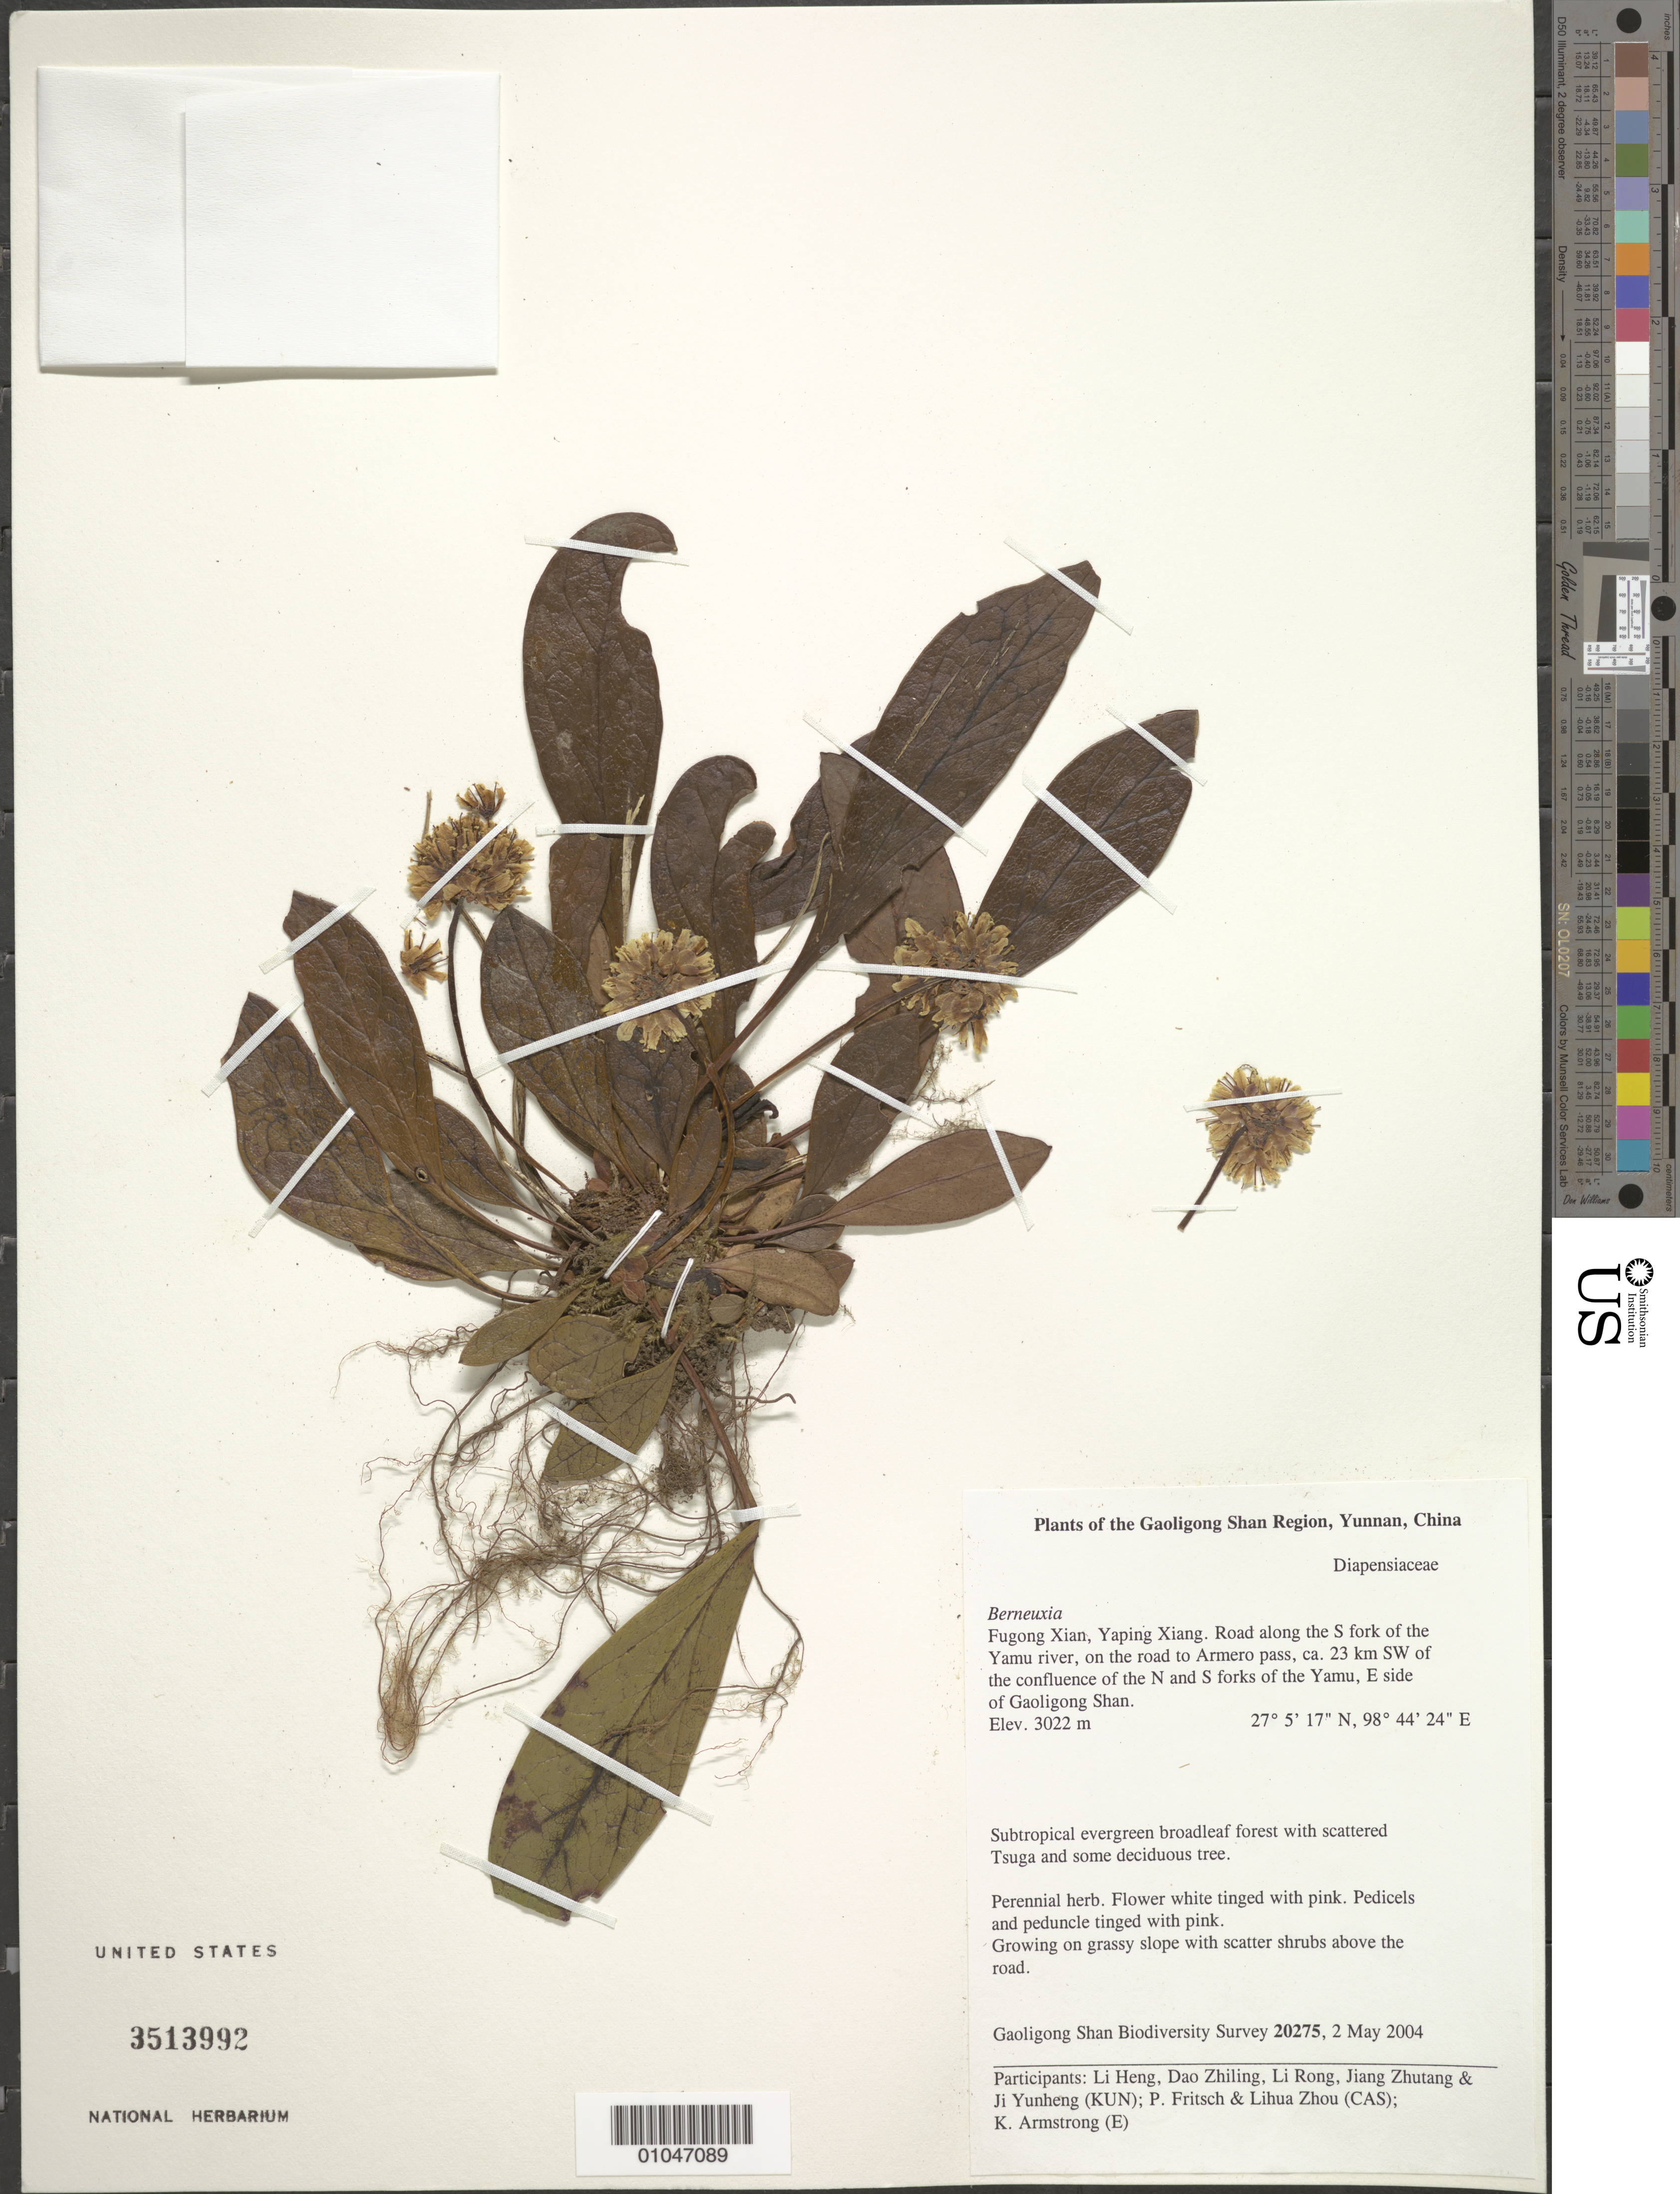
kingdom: Plantae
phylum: Tracheophyta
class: Magnoliopsida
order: Ericales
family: Diapensiaceae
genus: Berneuxia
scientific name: Berneuxia sp.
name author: Decne.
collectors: Gaoligong Shan Biodiversity Survey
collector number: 20275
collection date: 2004-05-02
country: China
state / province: Yunnan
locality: Road long the S fork of the Yamu River, on the road to Armero pass, 23 km SW of the confluence of the N and S forks of the Yamu, E side of Gaoligong Shan, Yaping Xiang, Fugong Xian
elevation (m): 3022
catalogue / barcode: US 3513992